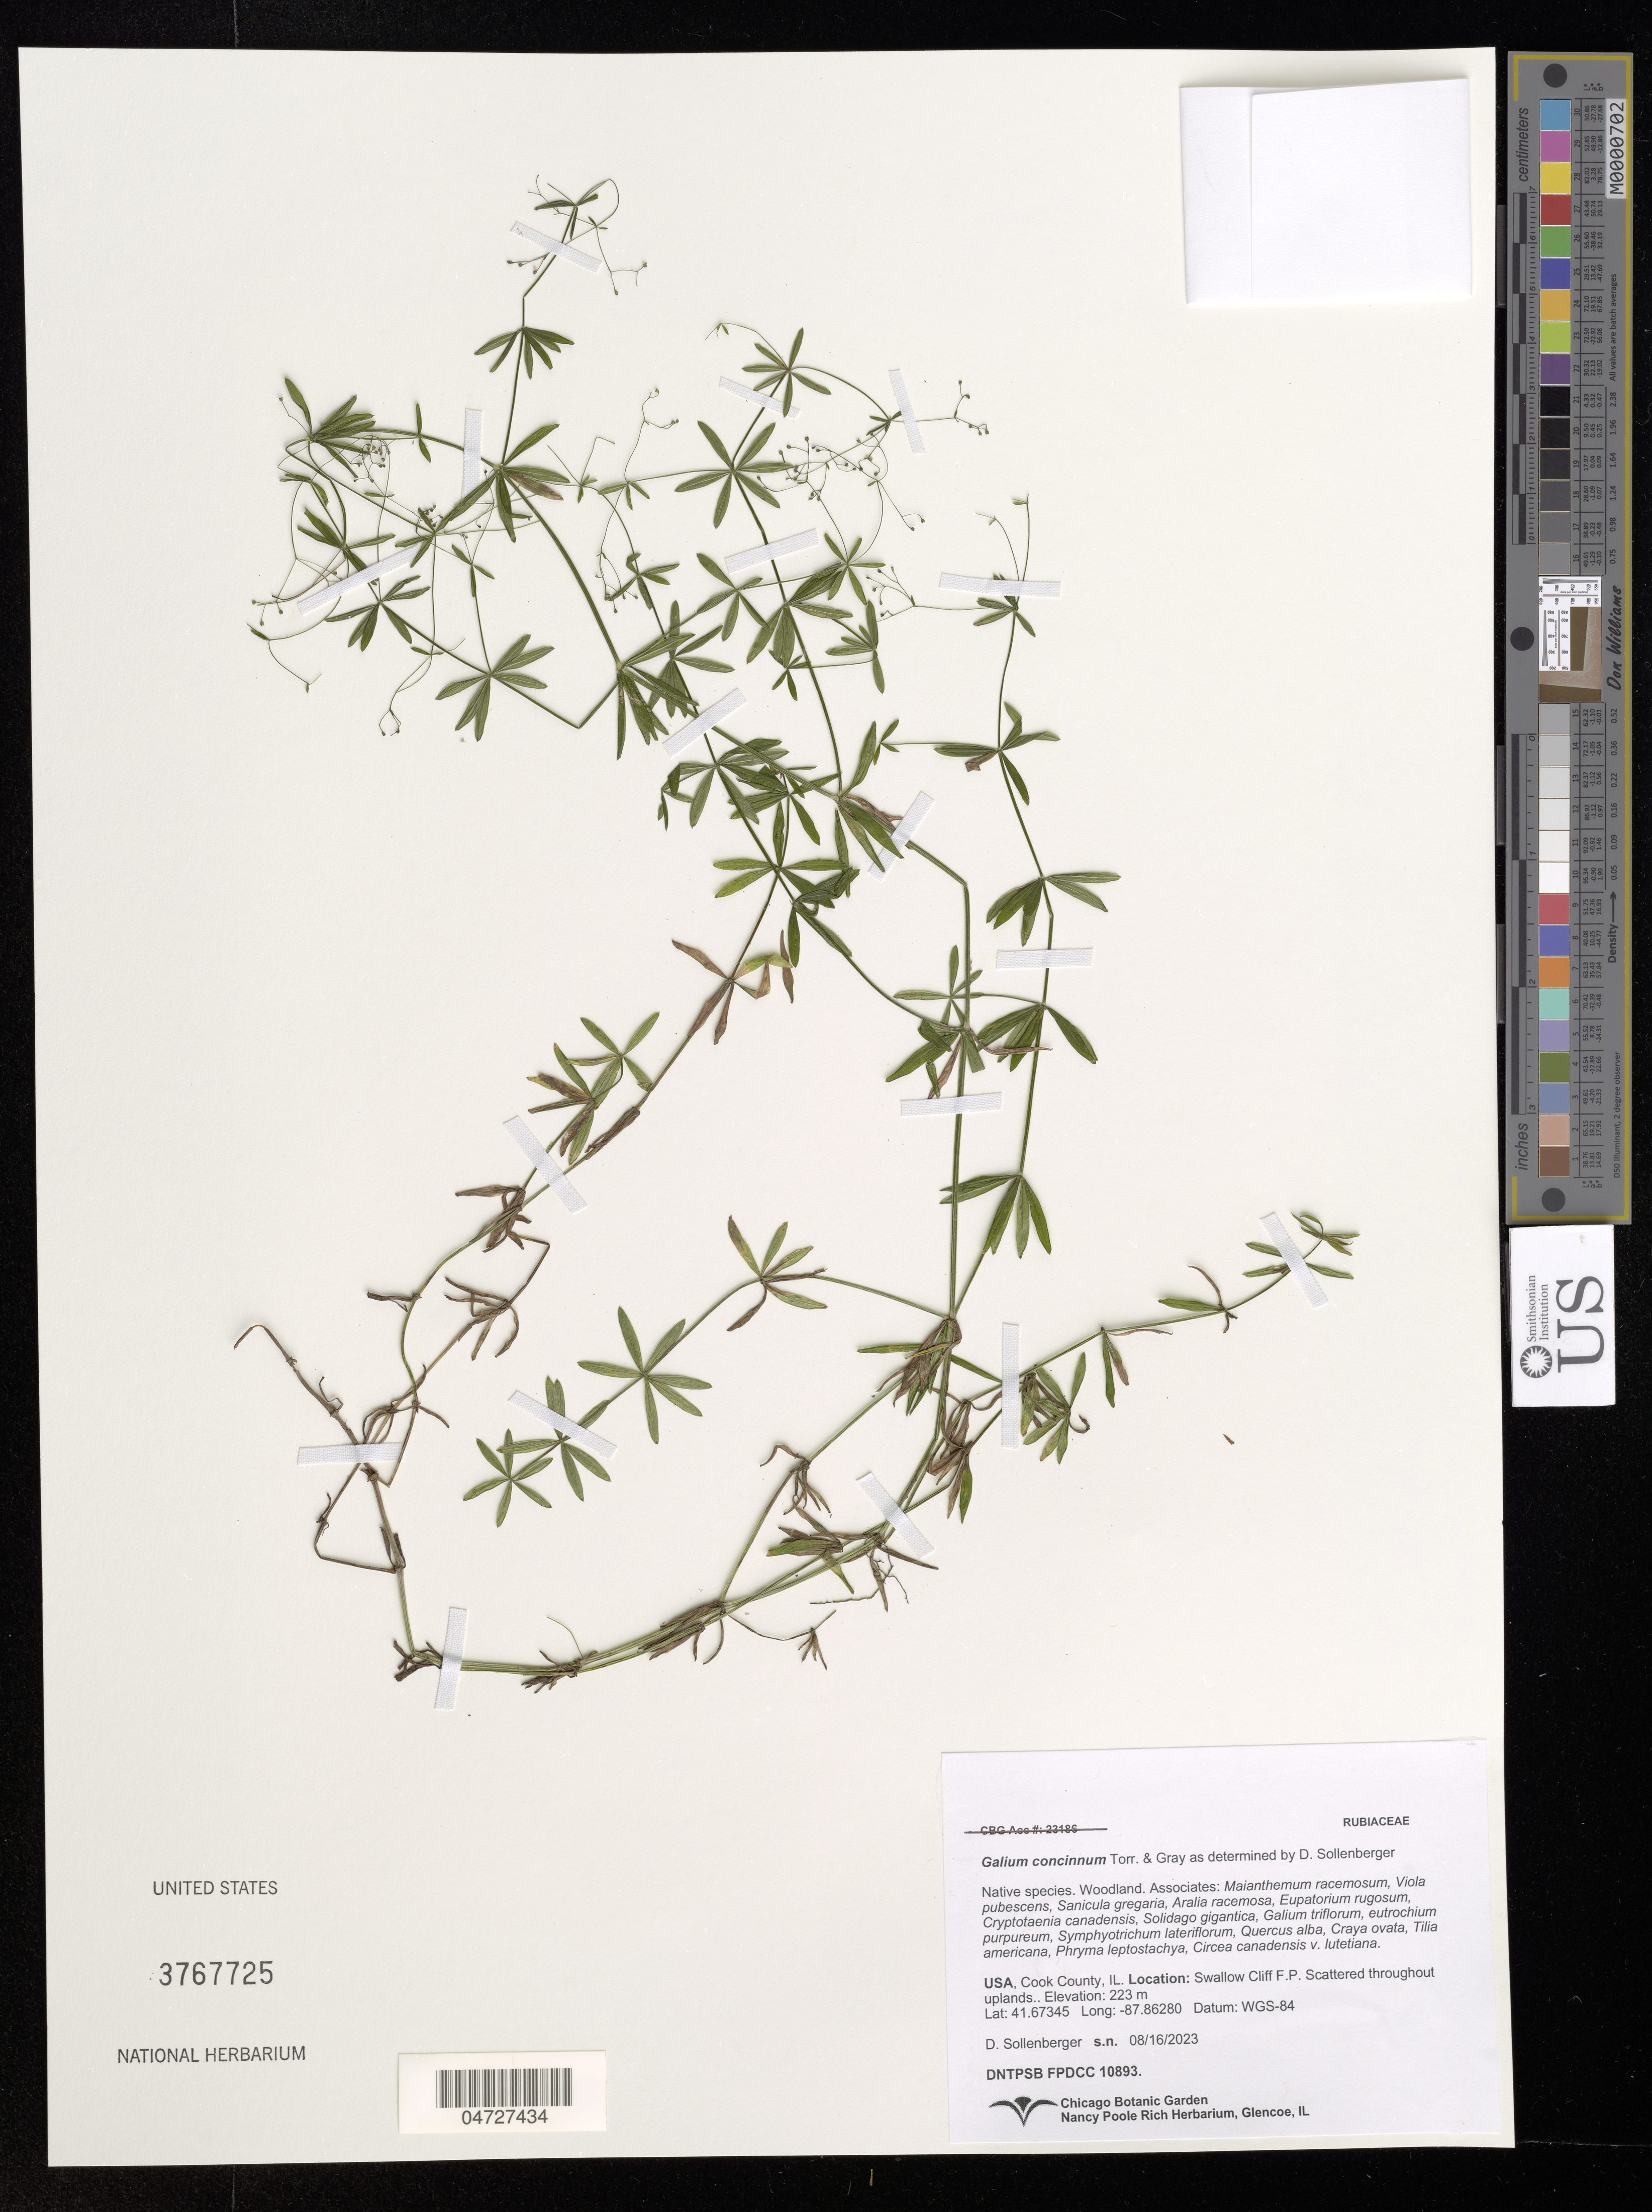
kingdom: Plantae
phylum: Tracheophyta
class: Magnoliopsida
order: Gentianales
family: Rubiaceae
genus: Galium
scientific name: Galium concinnum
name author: Torr. & A. Gray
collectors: D. Sollenberger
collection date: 2023-08-16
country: United States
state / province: Illinois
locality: Cook County. Swallow Cliff F.P. Scattered throughout uplands.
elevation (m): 223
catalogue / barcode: US 3767725